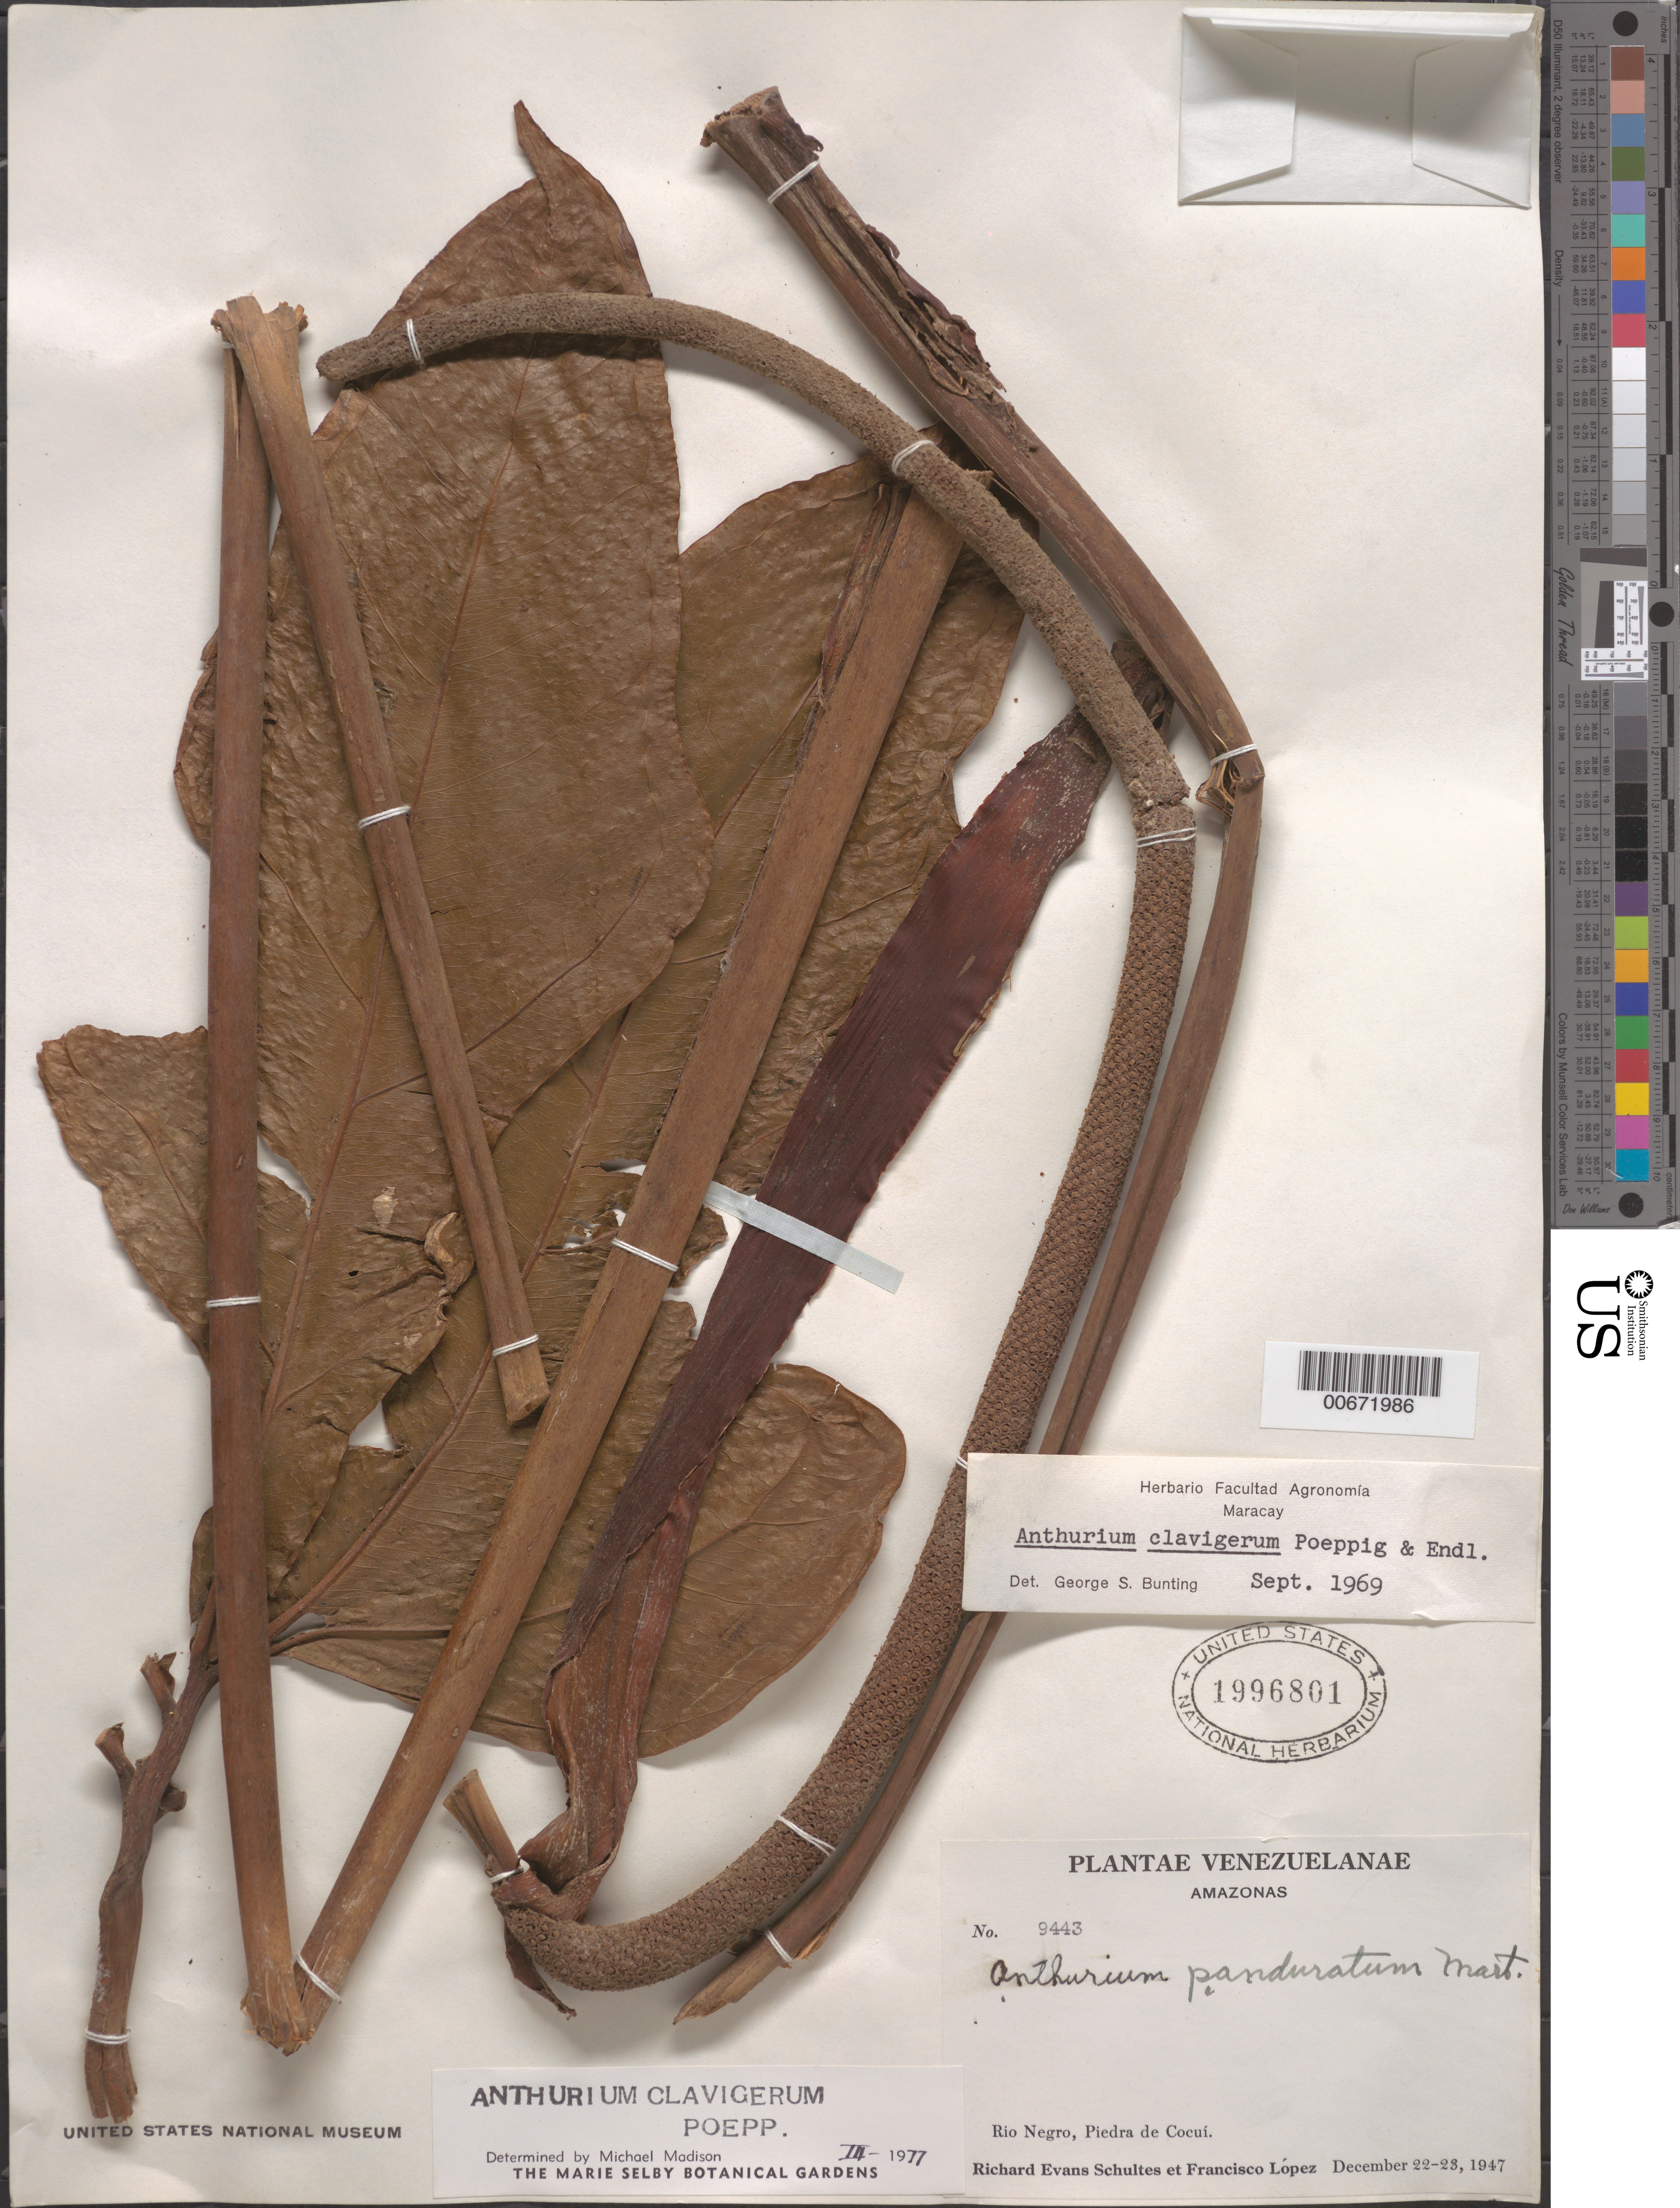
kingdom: Plantae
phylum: Tracheophyta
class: Liliopsida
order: Alismatales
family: Araceae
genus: Anthurium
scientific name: Anthurium clavigerum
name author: Poepp. & Endl.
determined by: Madison, Michael T.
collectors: R. E. Schultes & F. Lopéz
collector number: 9443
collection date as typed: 22-Dec-47 to 23-Dec-47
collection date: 1947-12-22/1947-12-23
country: Venezuela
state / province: Amazonas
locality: Río Negro, Piedra de Cocuí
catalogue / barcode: US 1996801